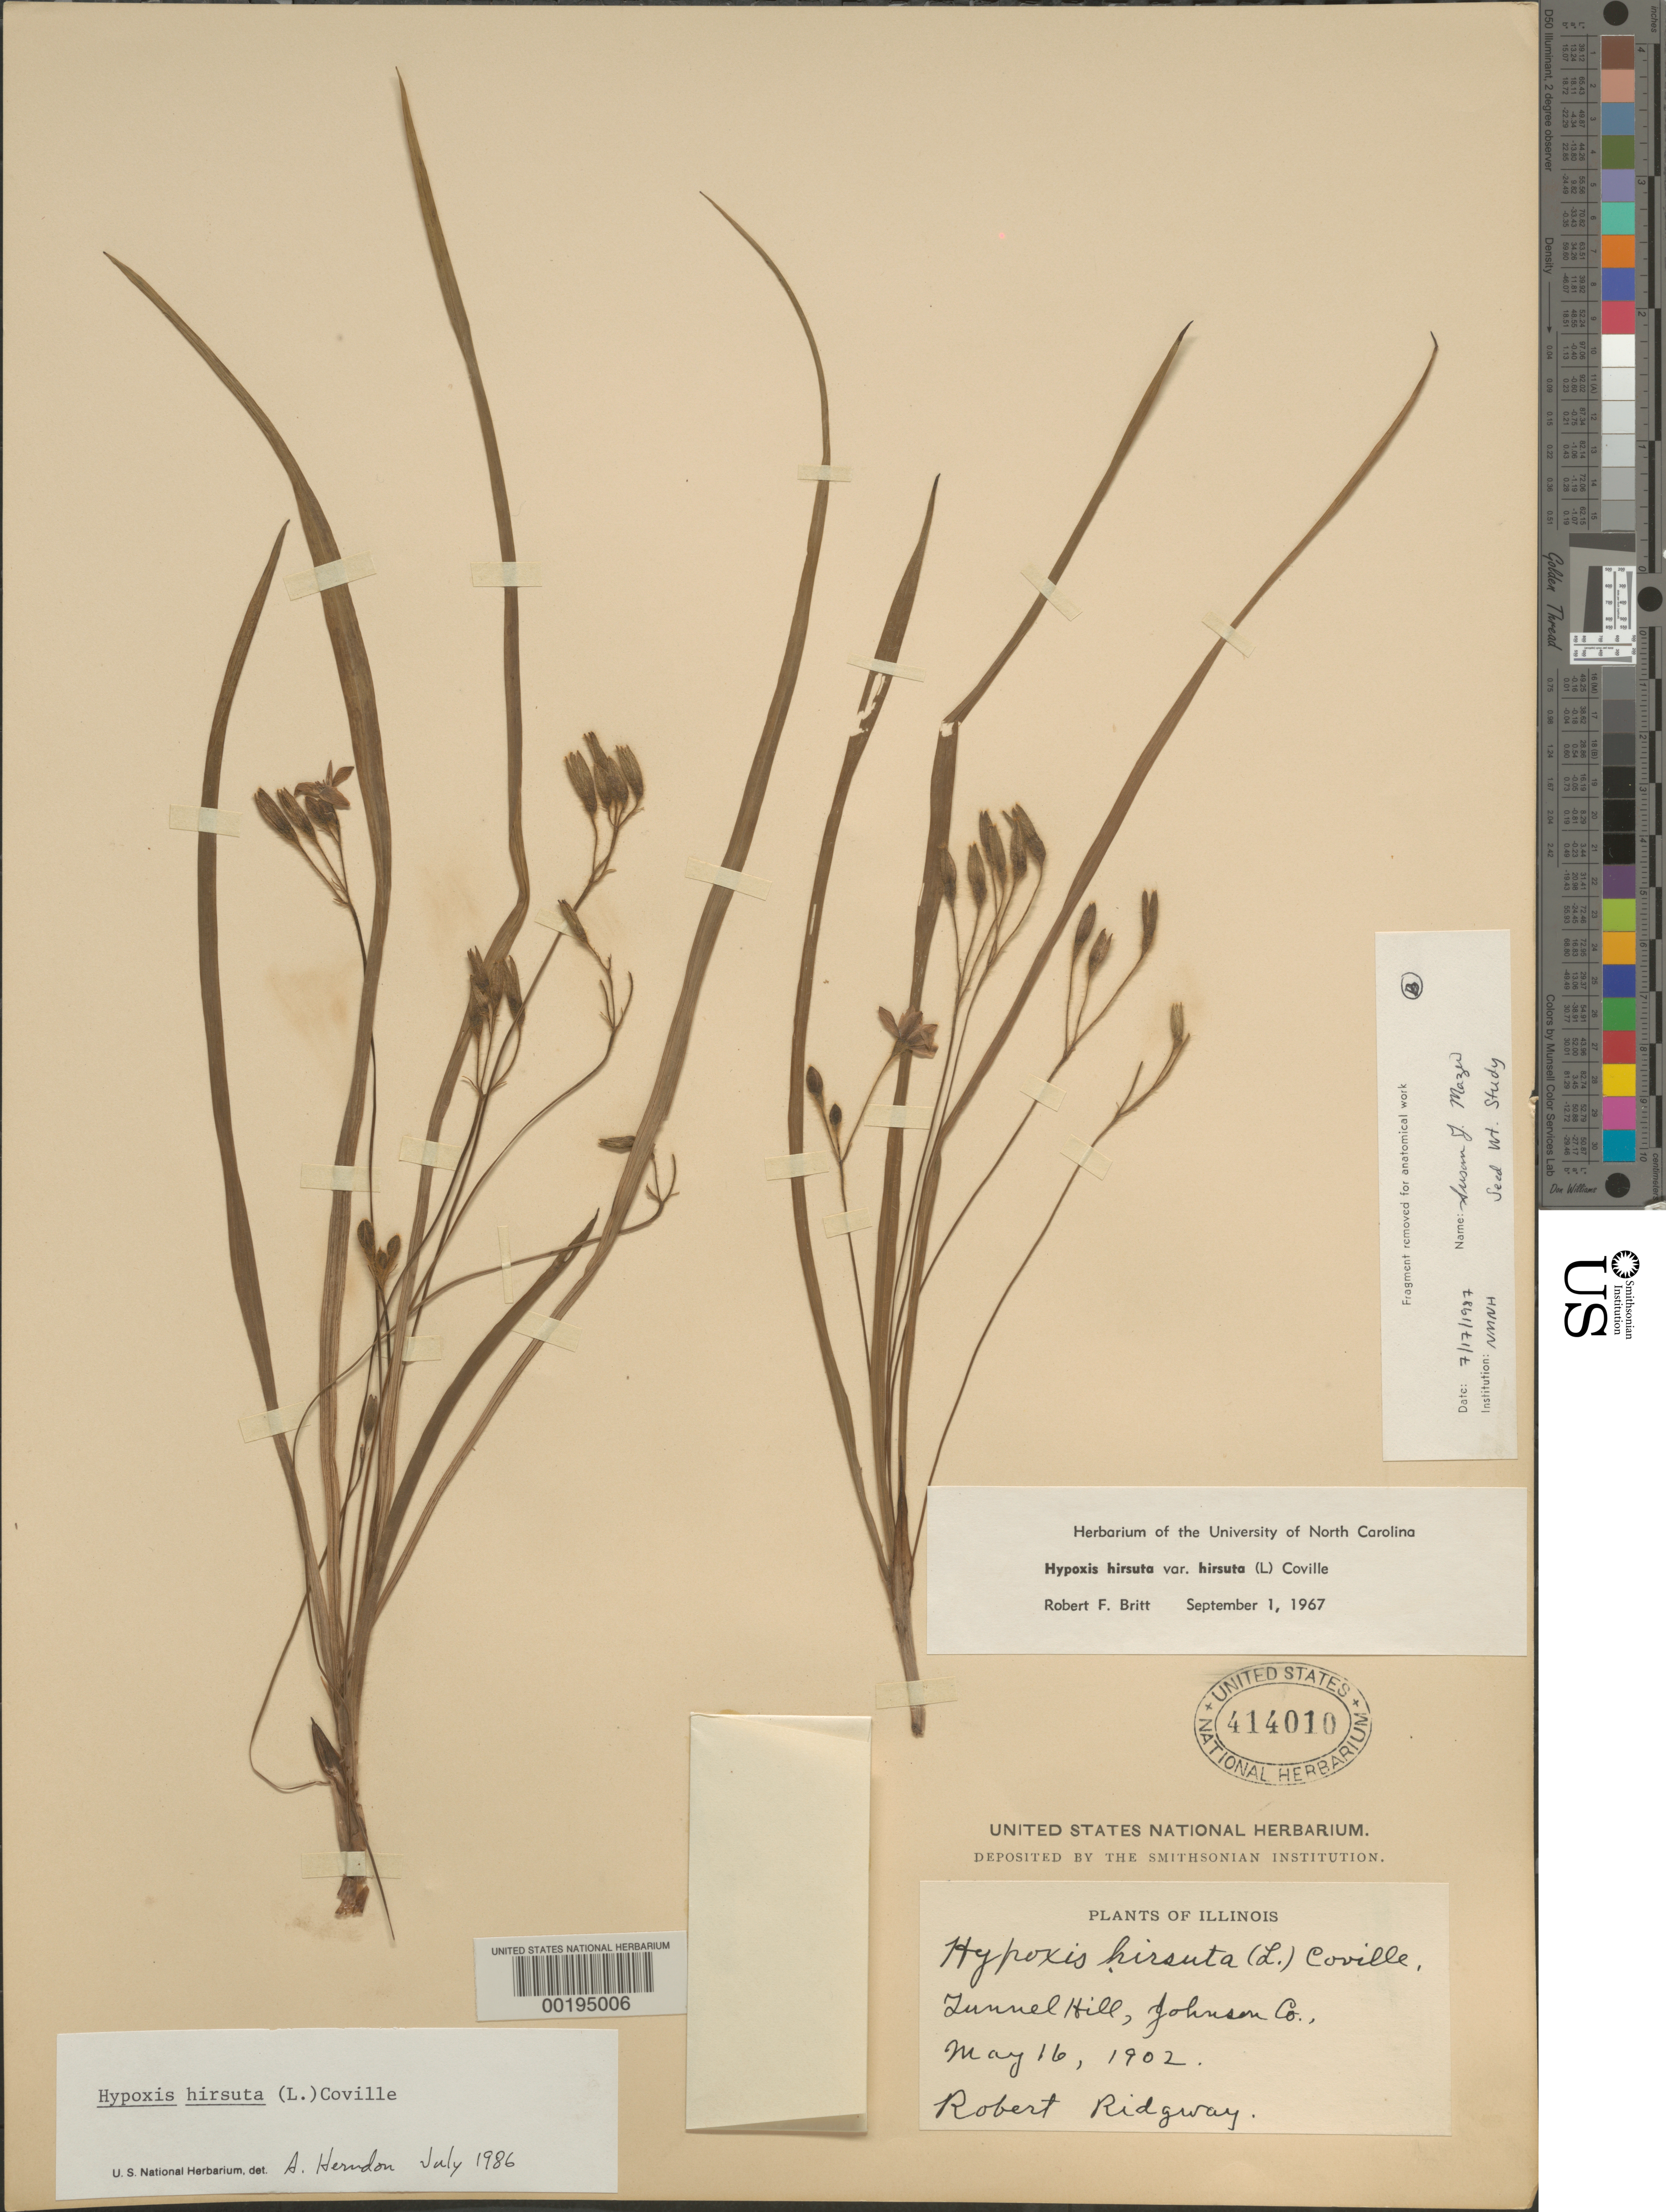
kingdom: Plantae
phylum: Tracheophyta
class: Liliopsida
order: Asparagales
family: Hypoxidaceae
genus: Hypoxis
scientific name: Hypoxis hirsuta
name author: (L.) Coville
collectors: R. Ridgway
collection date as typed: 16 May 1902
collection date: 1902-05-16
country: United States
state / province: Illinois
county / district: Johnson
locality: Tunnel hill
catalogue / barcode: US 414010